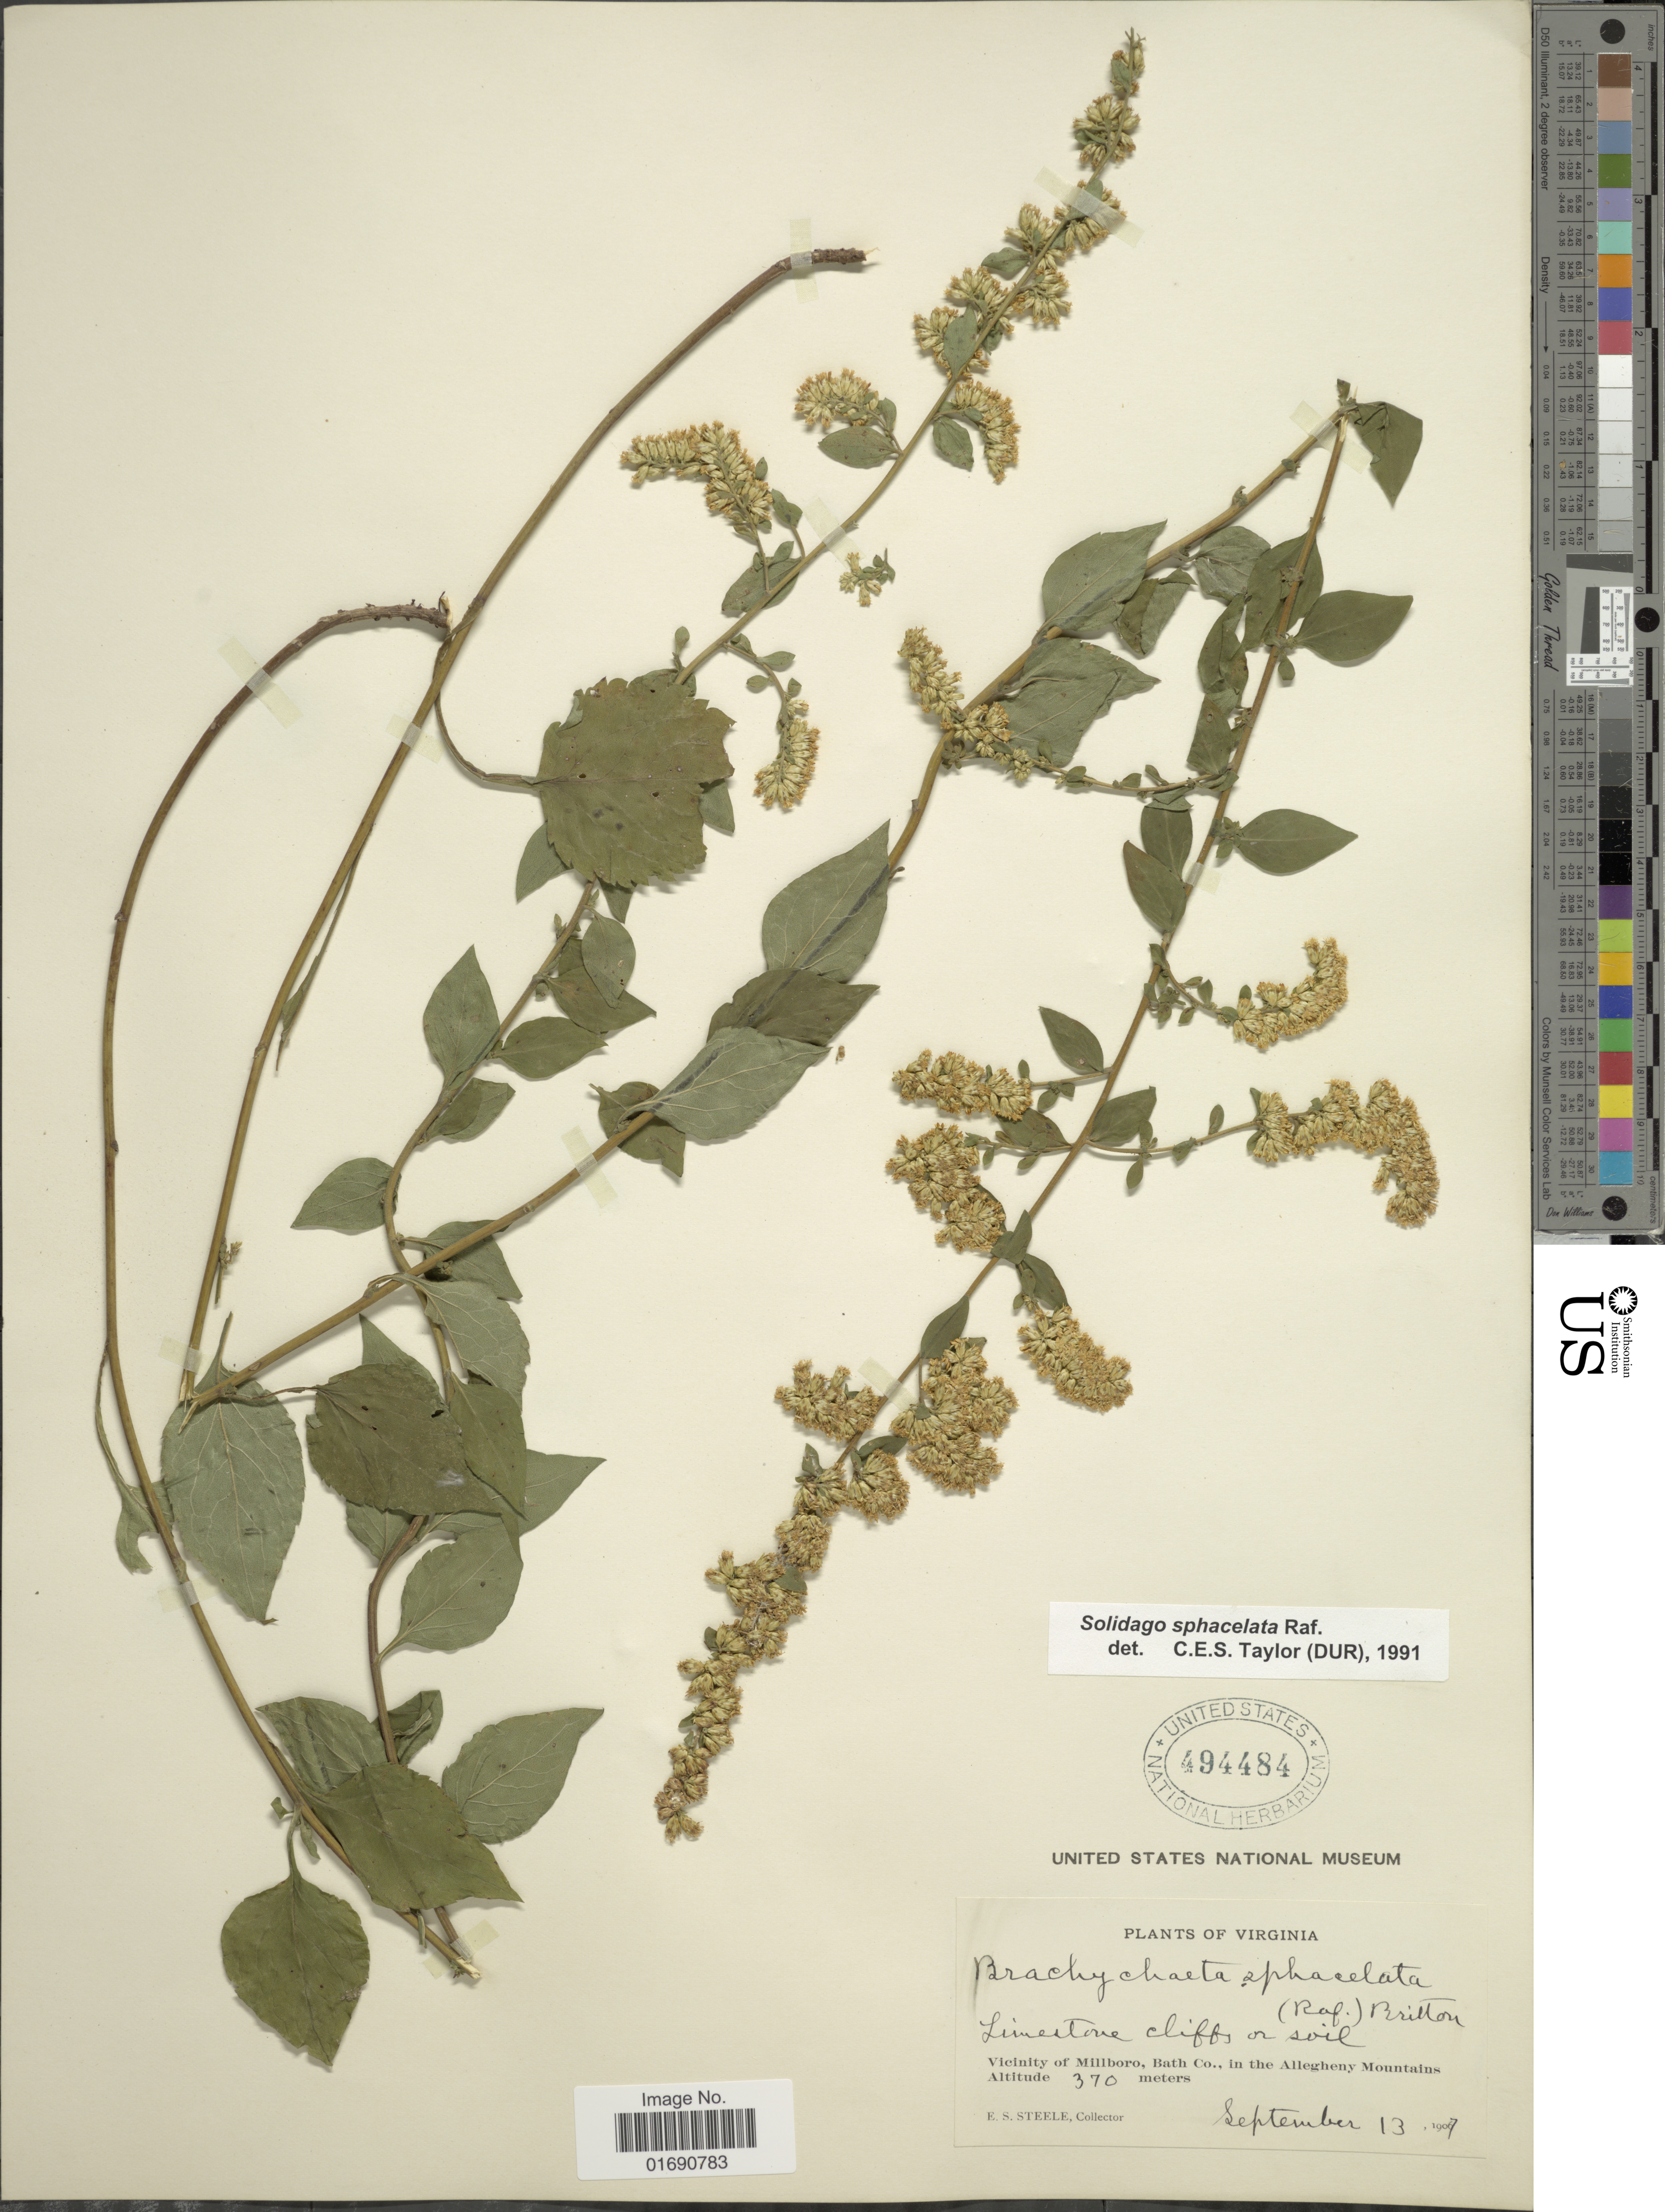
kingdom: Plantae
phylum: Tracheophyta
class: Magnoliopsida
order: Asterales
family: Asteraceae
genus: Solidago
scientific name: Solidago sphacelata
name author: Raf.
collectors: E. Steele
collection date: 1907-09-13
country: United States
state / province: Virginia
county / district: Bath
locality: Limestone cliffs on soil, Vicinity of Millboro in the Allegheny Mountains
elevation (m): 370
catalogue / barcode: US 494484